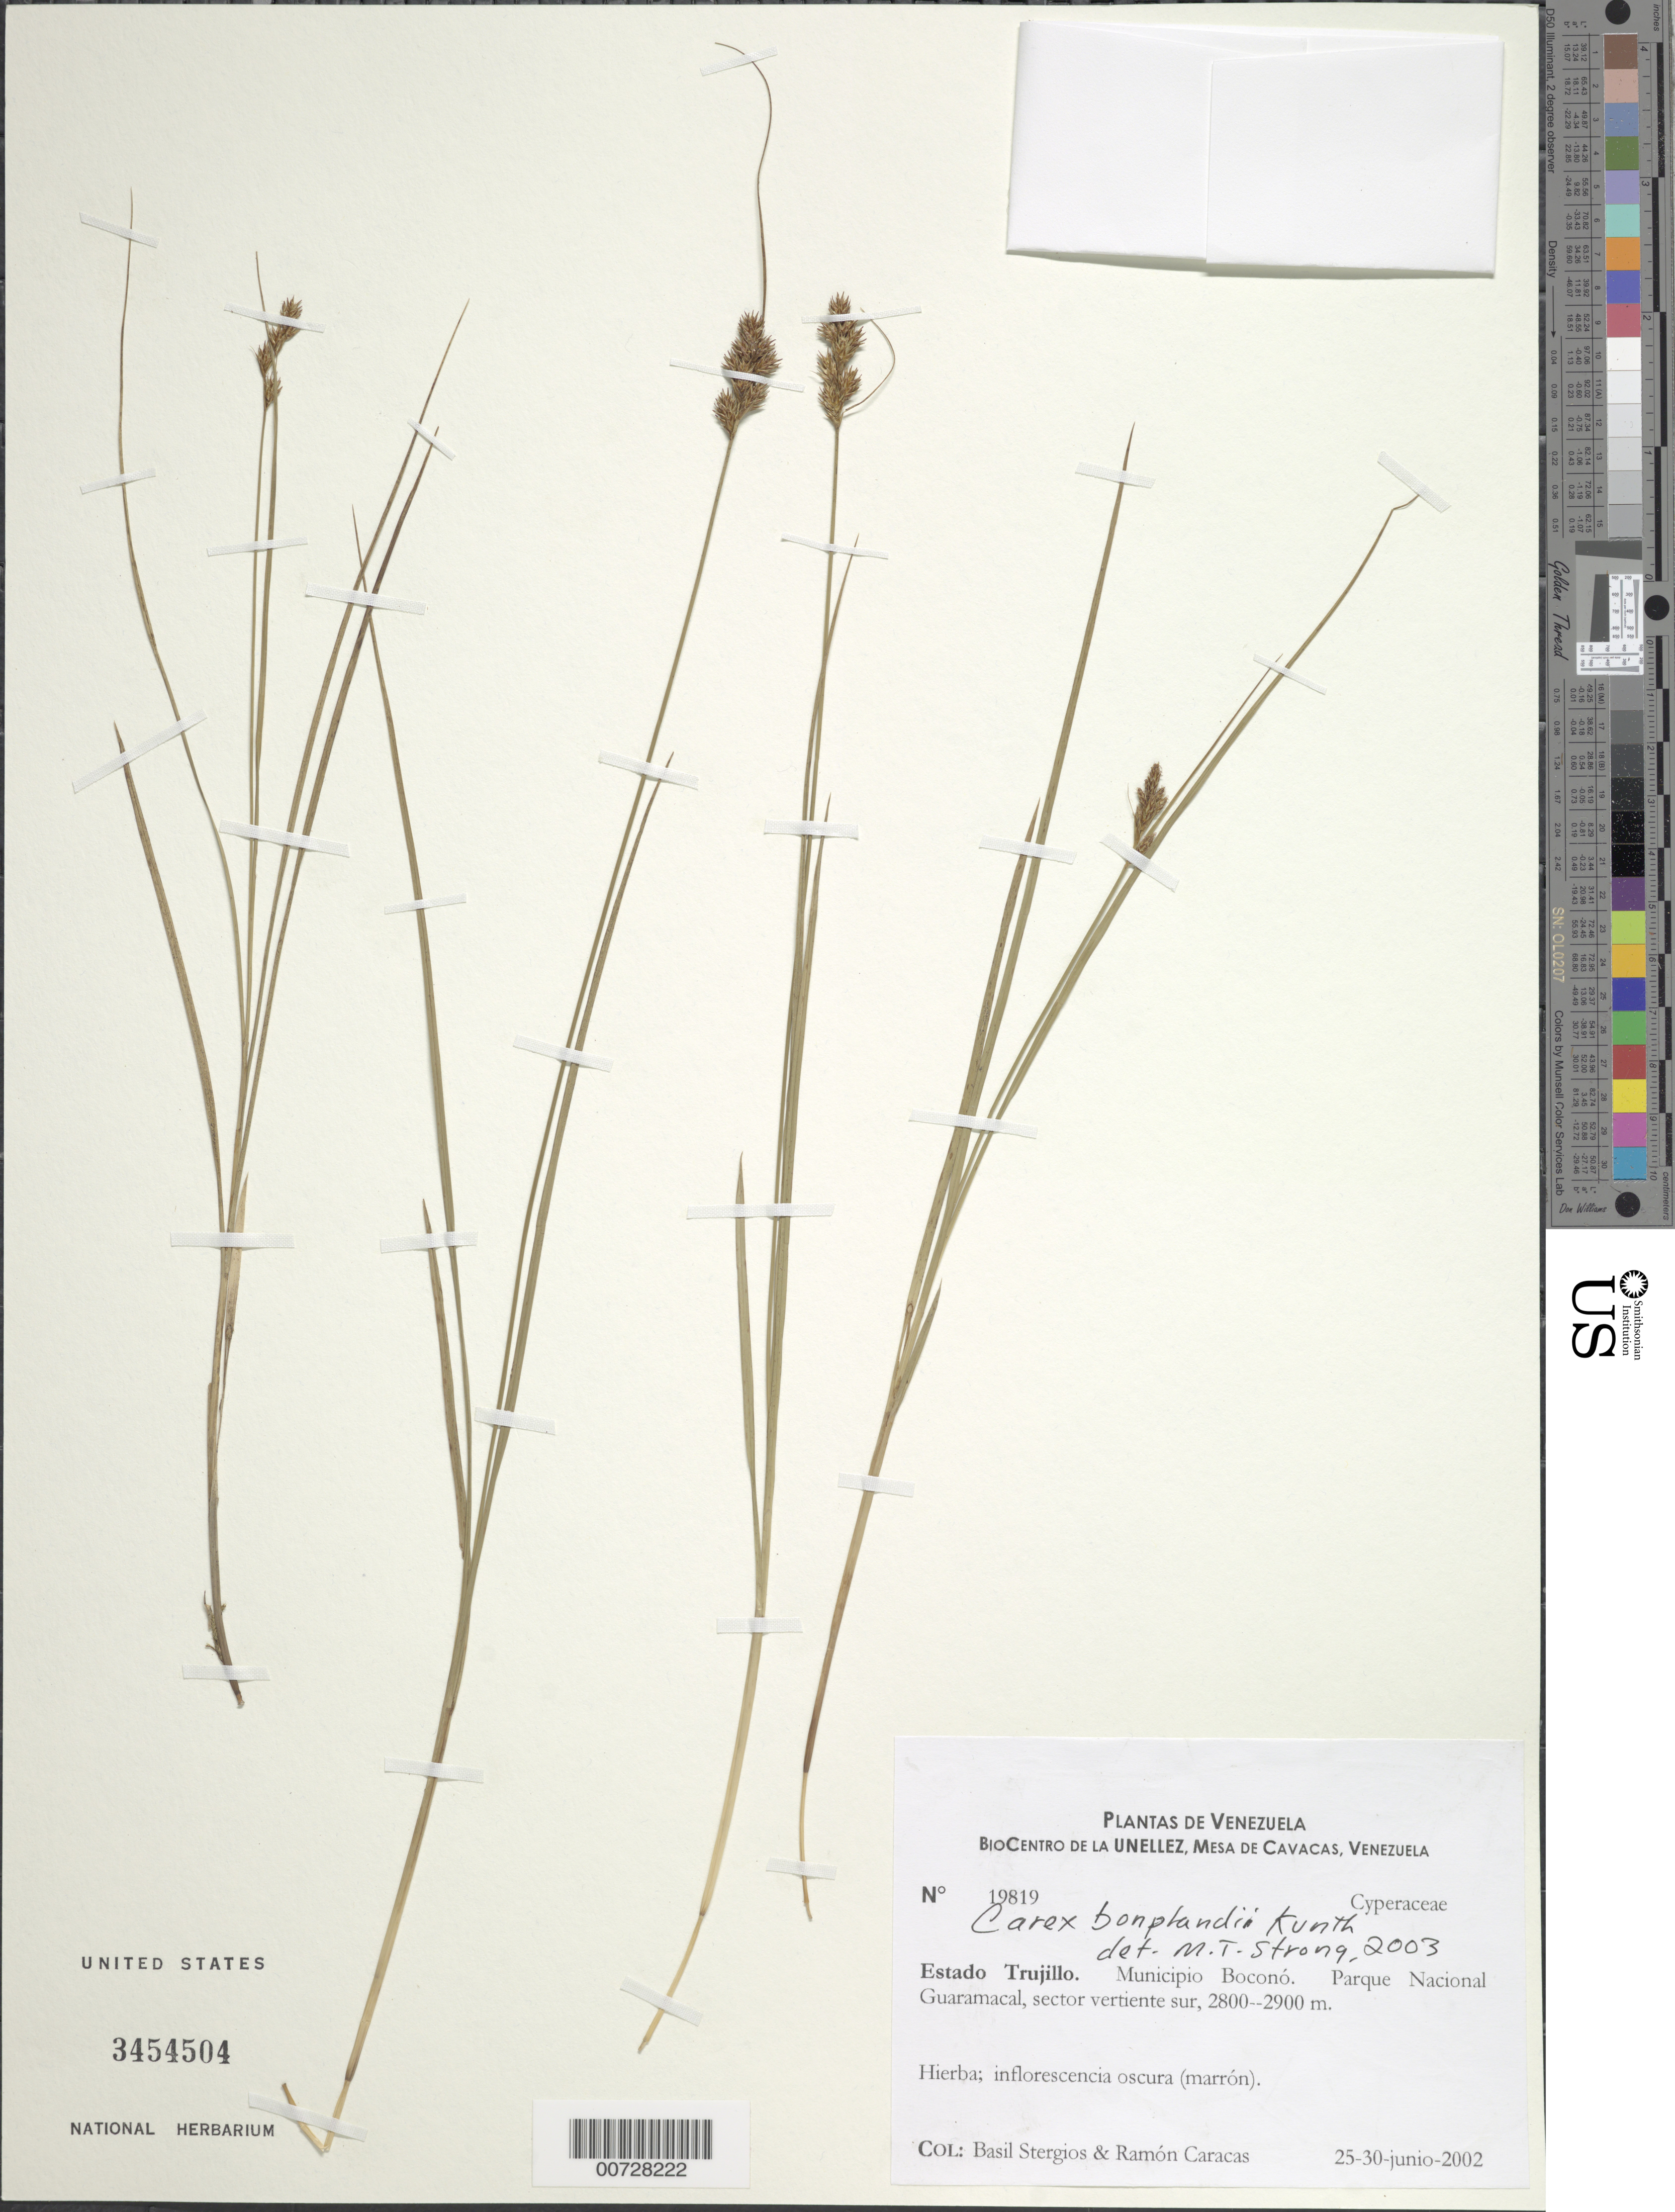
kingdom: Plantae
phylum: Tracheophyta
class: Liliopsida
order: Poales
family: Cyperaceae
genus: Carex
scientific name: Carex bonplandii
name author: Kunth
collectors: B. G. Stergios & R. Caracas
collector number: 19819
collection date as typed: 25 Jun 2002 to 30 Jun 2002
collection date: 2002-06-25/2002-06-30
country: Venezuela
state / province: Trujillo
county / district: Boconó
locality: Parque Nacional Guaramacal, vertiente sur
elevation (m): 2800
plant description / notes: PORT, US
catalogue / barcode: US 3454504